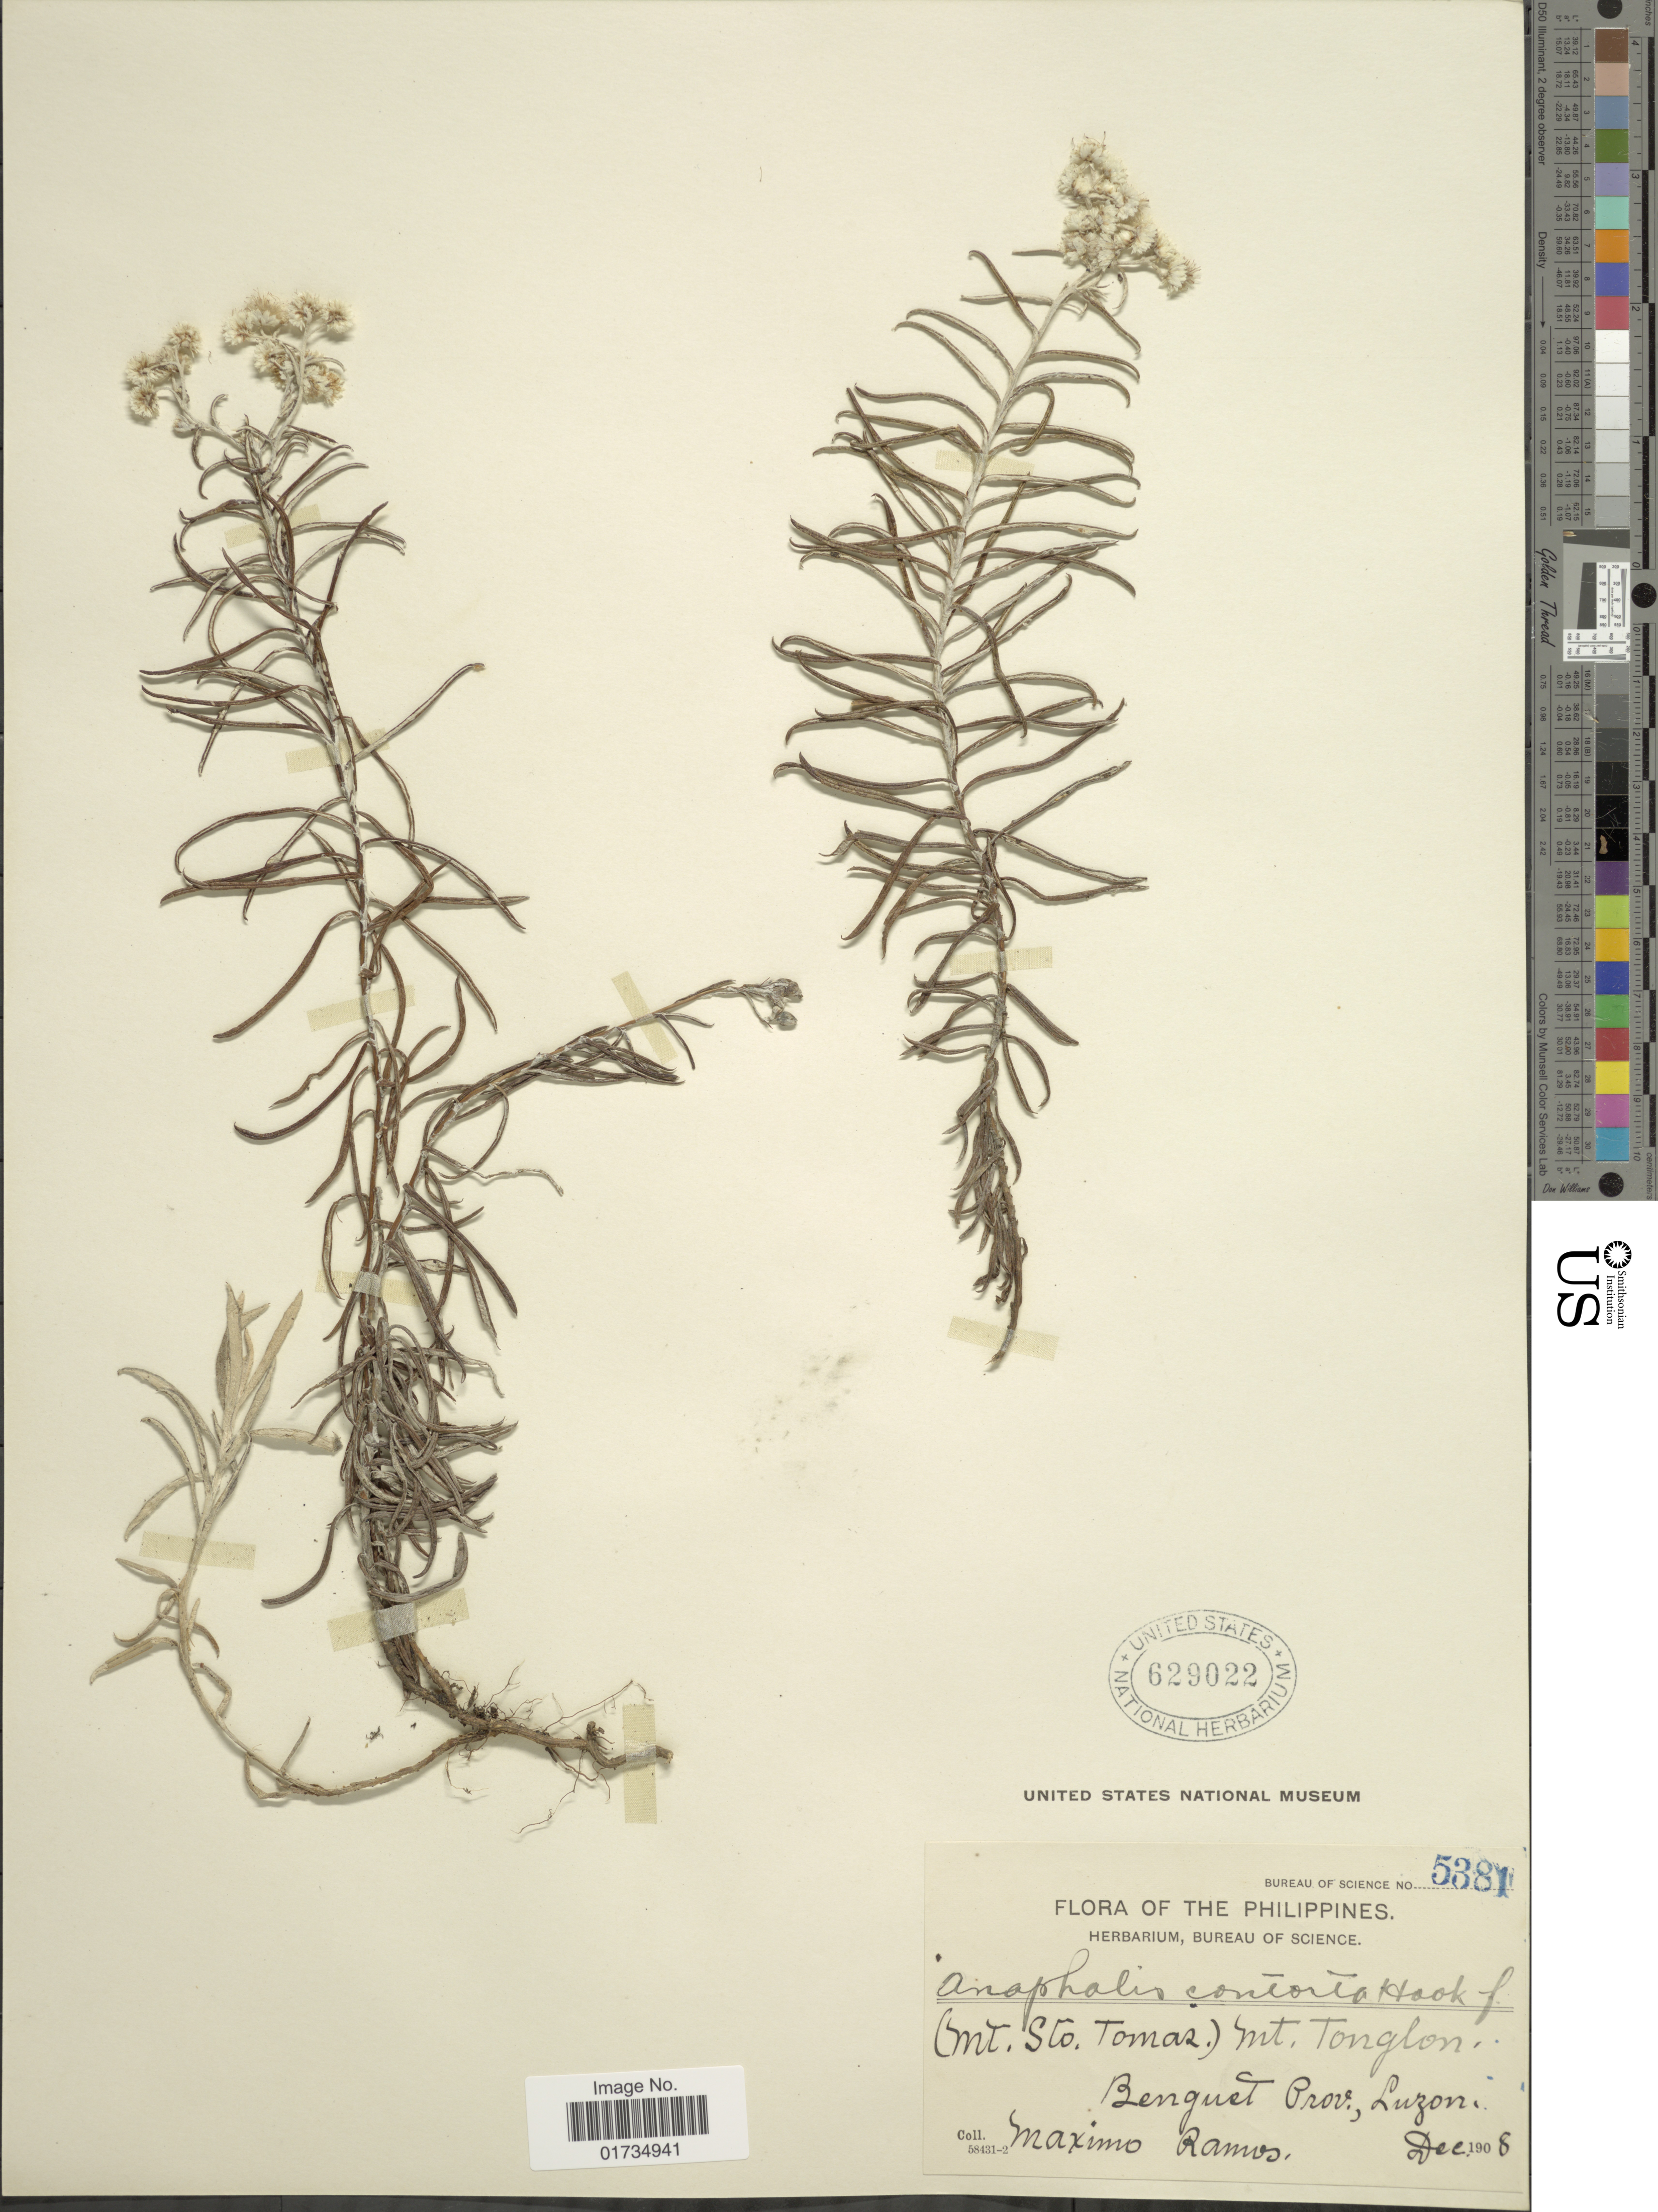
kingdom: Plantae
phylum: Tracheophyta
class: Magnoliopsida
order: Asterales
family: Asteraceae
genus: Anaphalis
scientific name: Anaphalis contorta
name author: (D. Don) Hook. f.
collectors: M. Ramos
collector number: Bureau of Science 5381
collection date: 1908-12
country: Philippines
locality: The Philippines. (Mt. Sto. Tomas) Mt. Tonglon, Benguet Prov. Luzon.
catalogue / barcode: US 629022